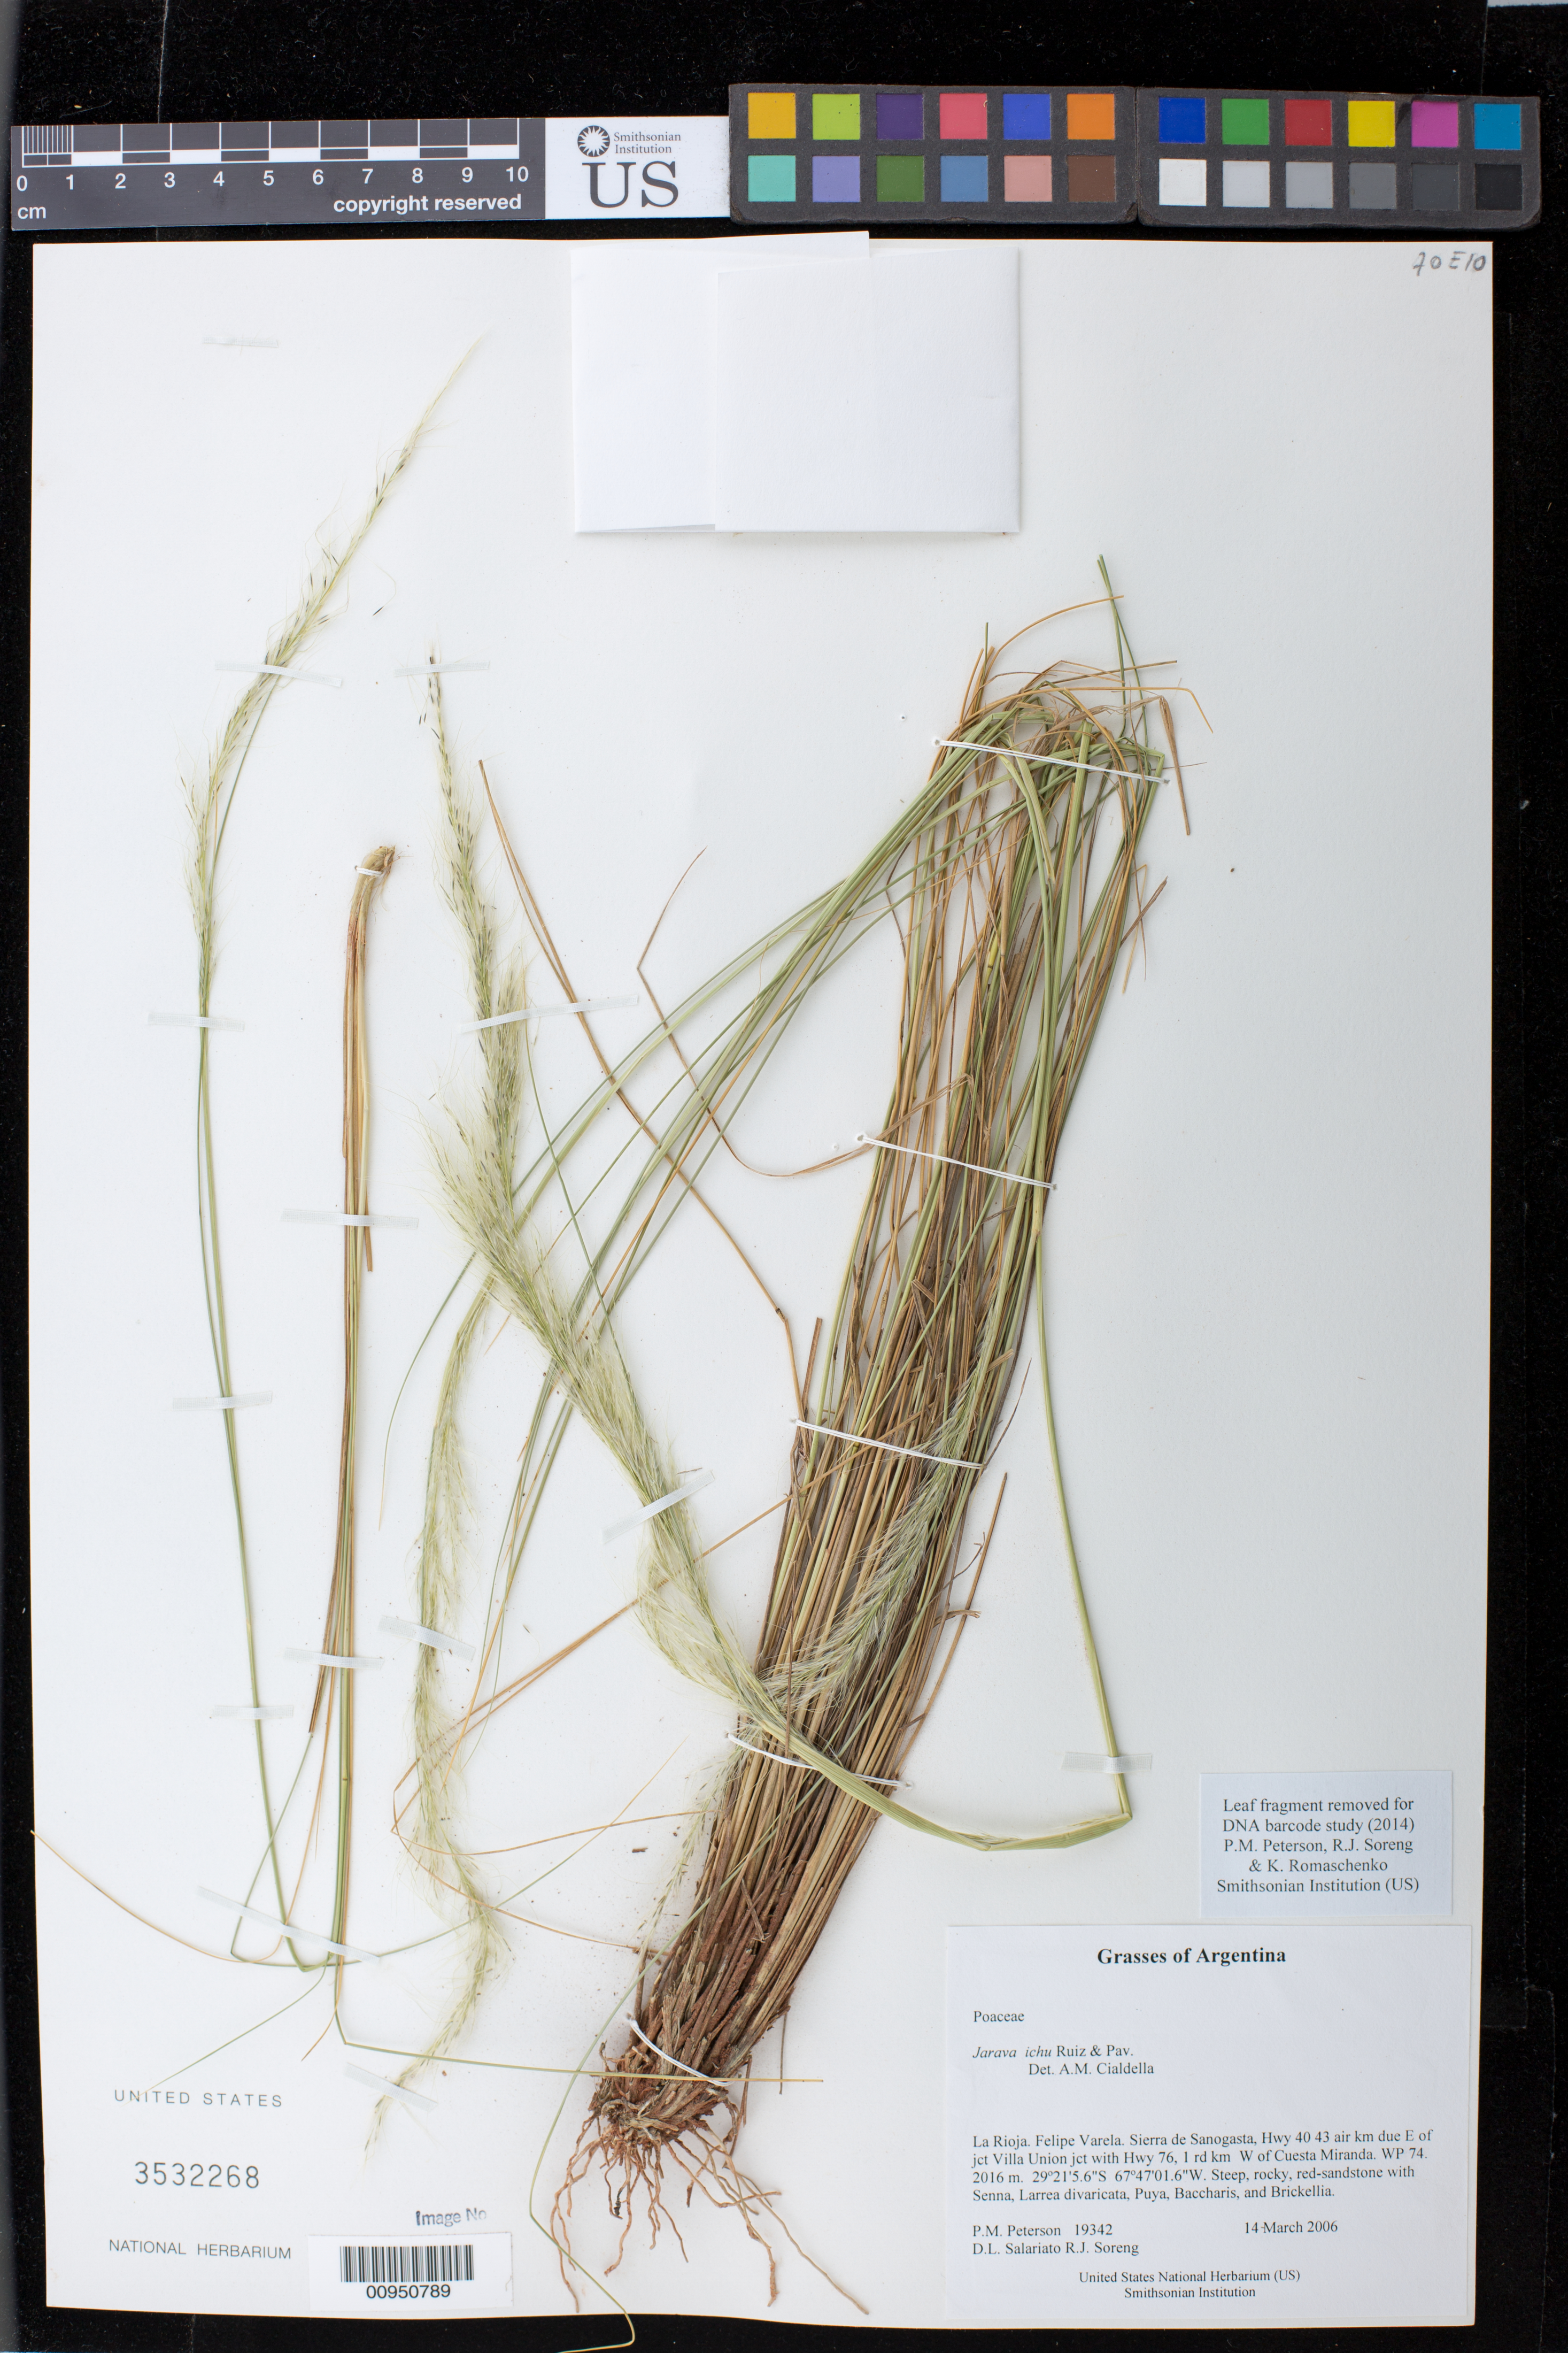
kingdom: Plantae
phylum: Tracheophyta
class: Liliopsida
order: Poales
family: Poaceae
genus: Jarava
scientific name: Jarava ichu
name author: Ruiz & Pav.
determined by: Cialdella, A. M.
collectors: P. M. Peterson, R. J. Soreng, D. Salariato & A. Panizza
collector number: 19342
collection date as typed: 14 Mar 2006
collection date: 2006-03-14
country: Argentina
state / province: La Rioja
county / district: Felipe Varela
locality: Sierra de Sanogasta, Hwy 40 43 air km due E of jct Villa Union jct with Hwy 76, 1 rd km W of Cuesta Miranda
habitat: Steep, rocky, red-sandstone with Senna, Larrea divaricata, Puya, Baccharis, and Brickellia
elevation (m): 2016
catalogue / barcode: US 3532268